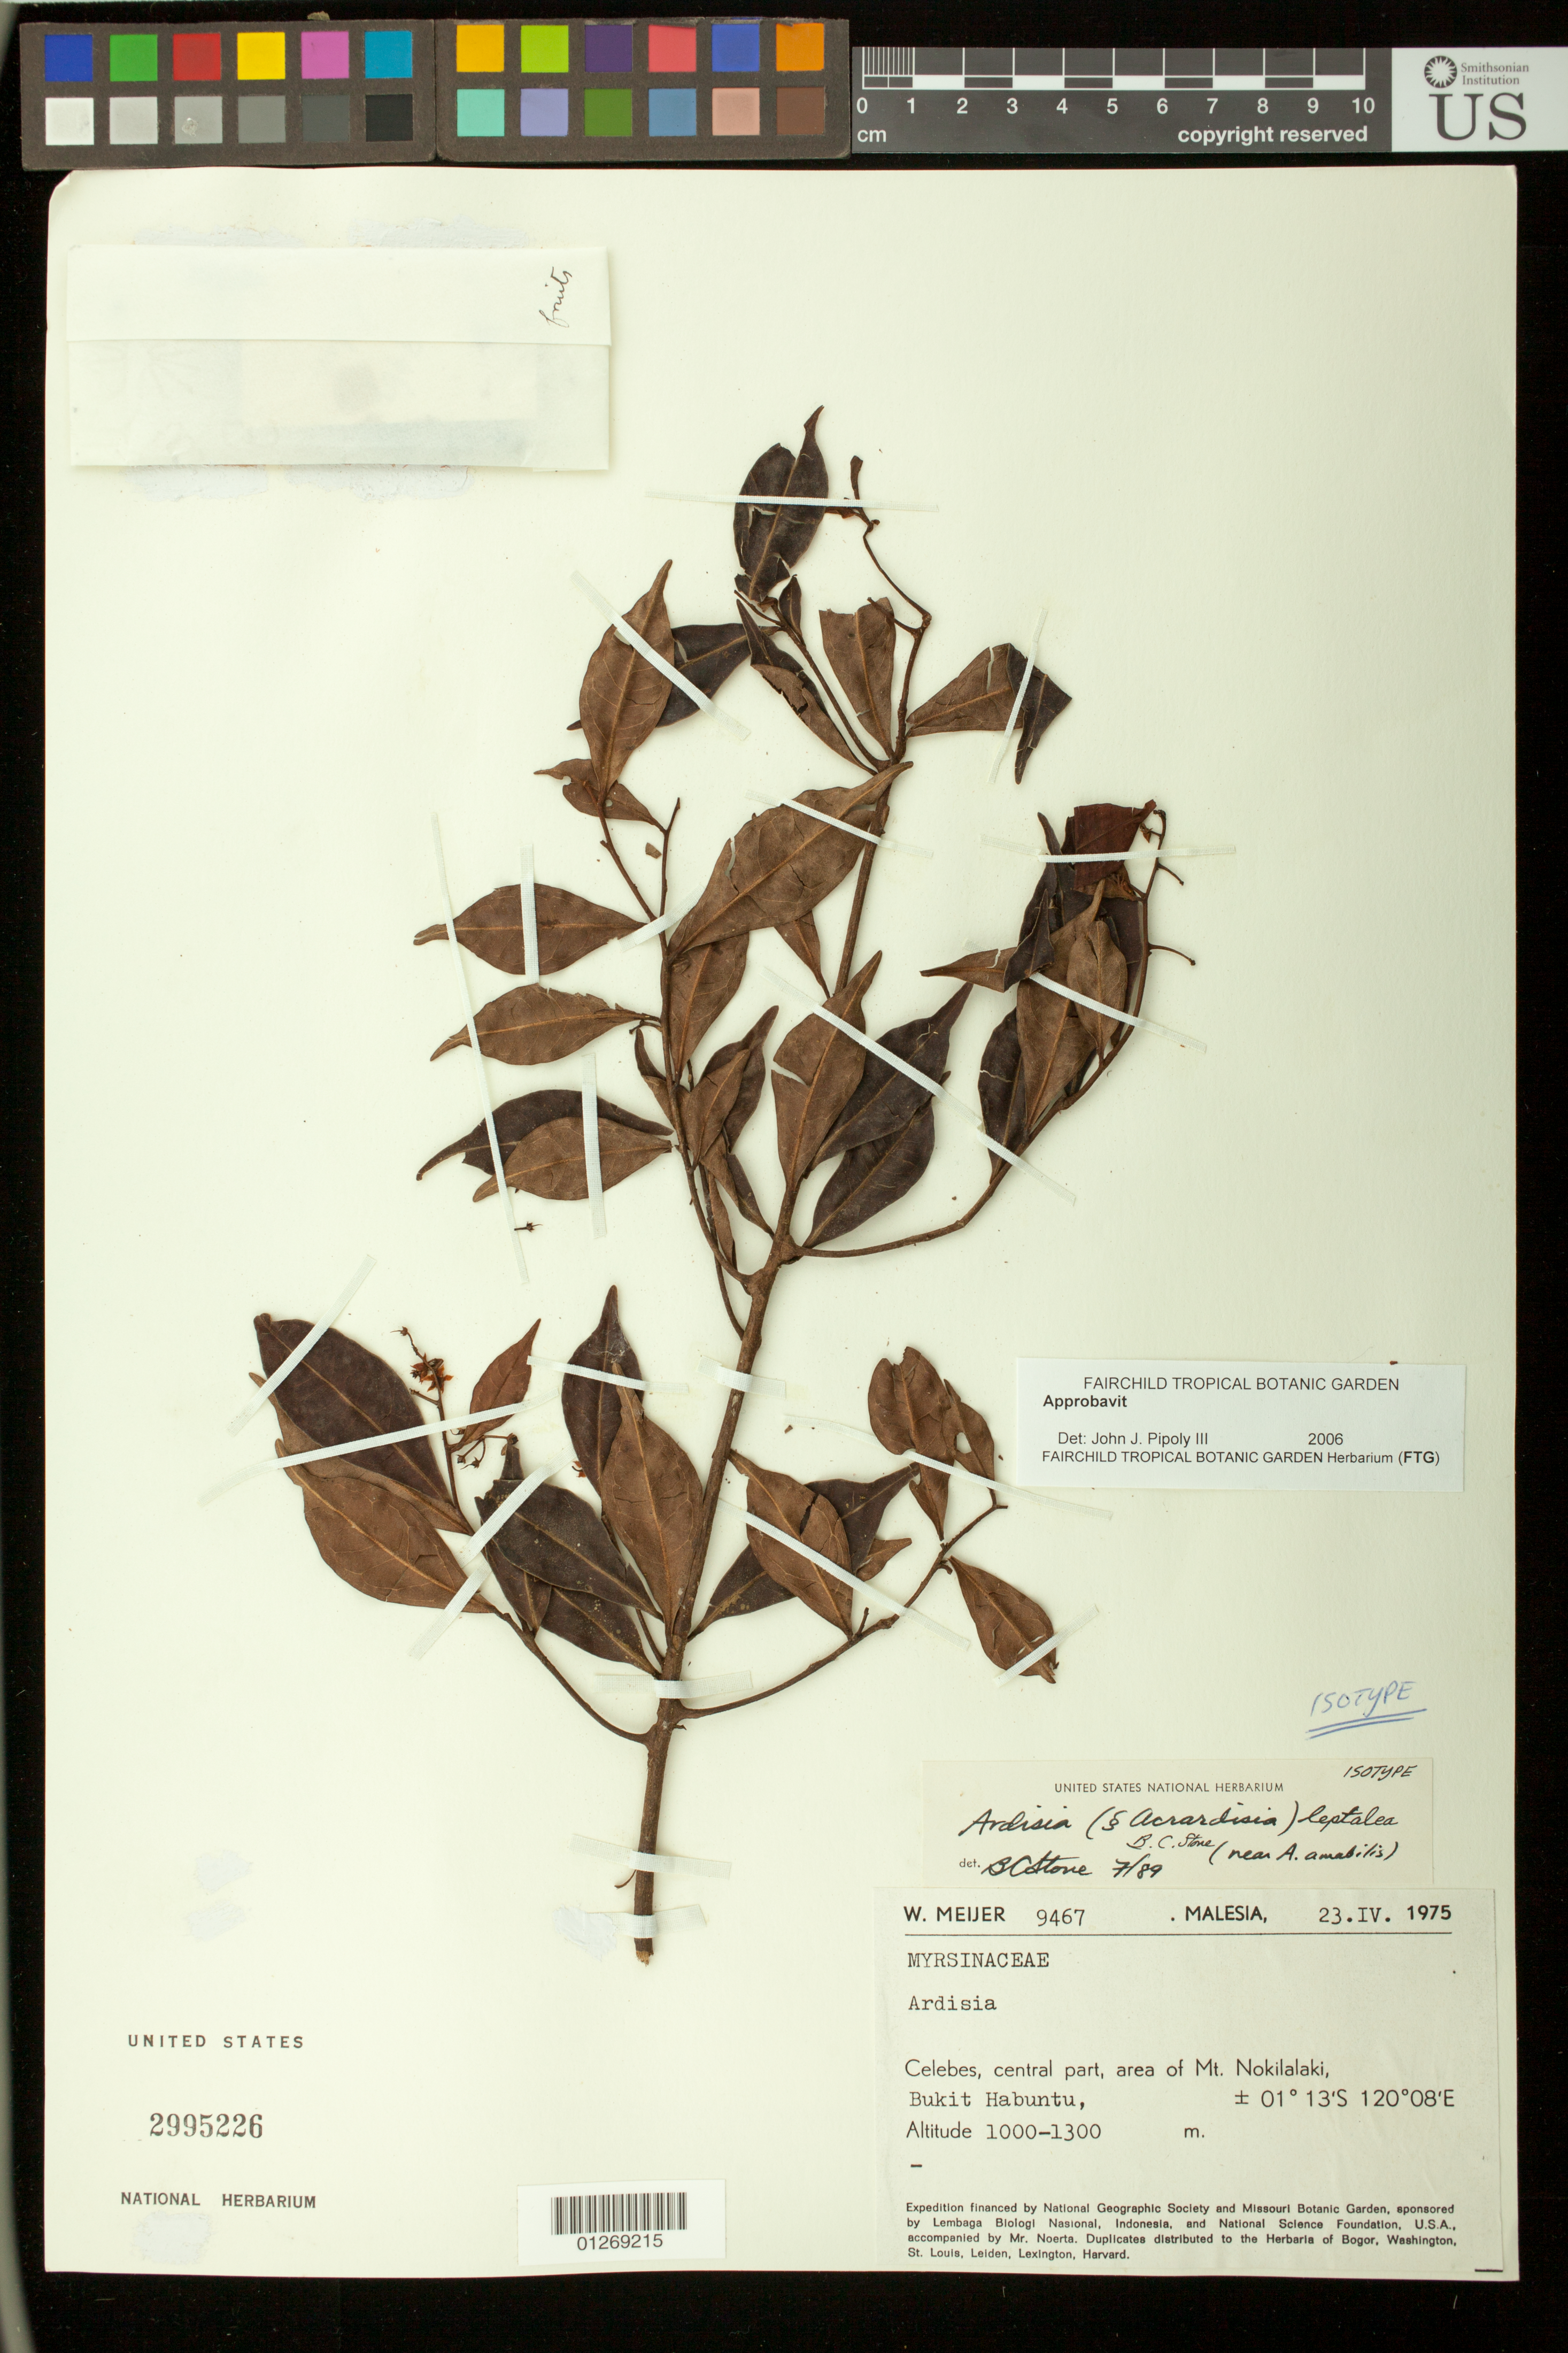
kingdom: Plantae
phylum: Tracheophyta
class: Magnoliopsida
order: Ericales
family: Primulaceae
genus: Ardisia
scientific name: Ardisia leptalea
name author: B.C. Stone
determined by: Stone, Benjamin C.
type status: Isotype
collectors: W. Meijer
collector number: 9467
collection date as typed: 23 Apr 1975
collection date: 1975-04-23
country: Indonesia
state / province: Sulawesi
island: Sulawesi [Celebes]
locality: Celebes, central part, area of Mt. Nokilalaki, Bukit Habuntu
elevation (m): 1000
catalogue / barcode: US 2995226